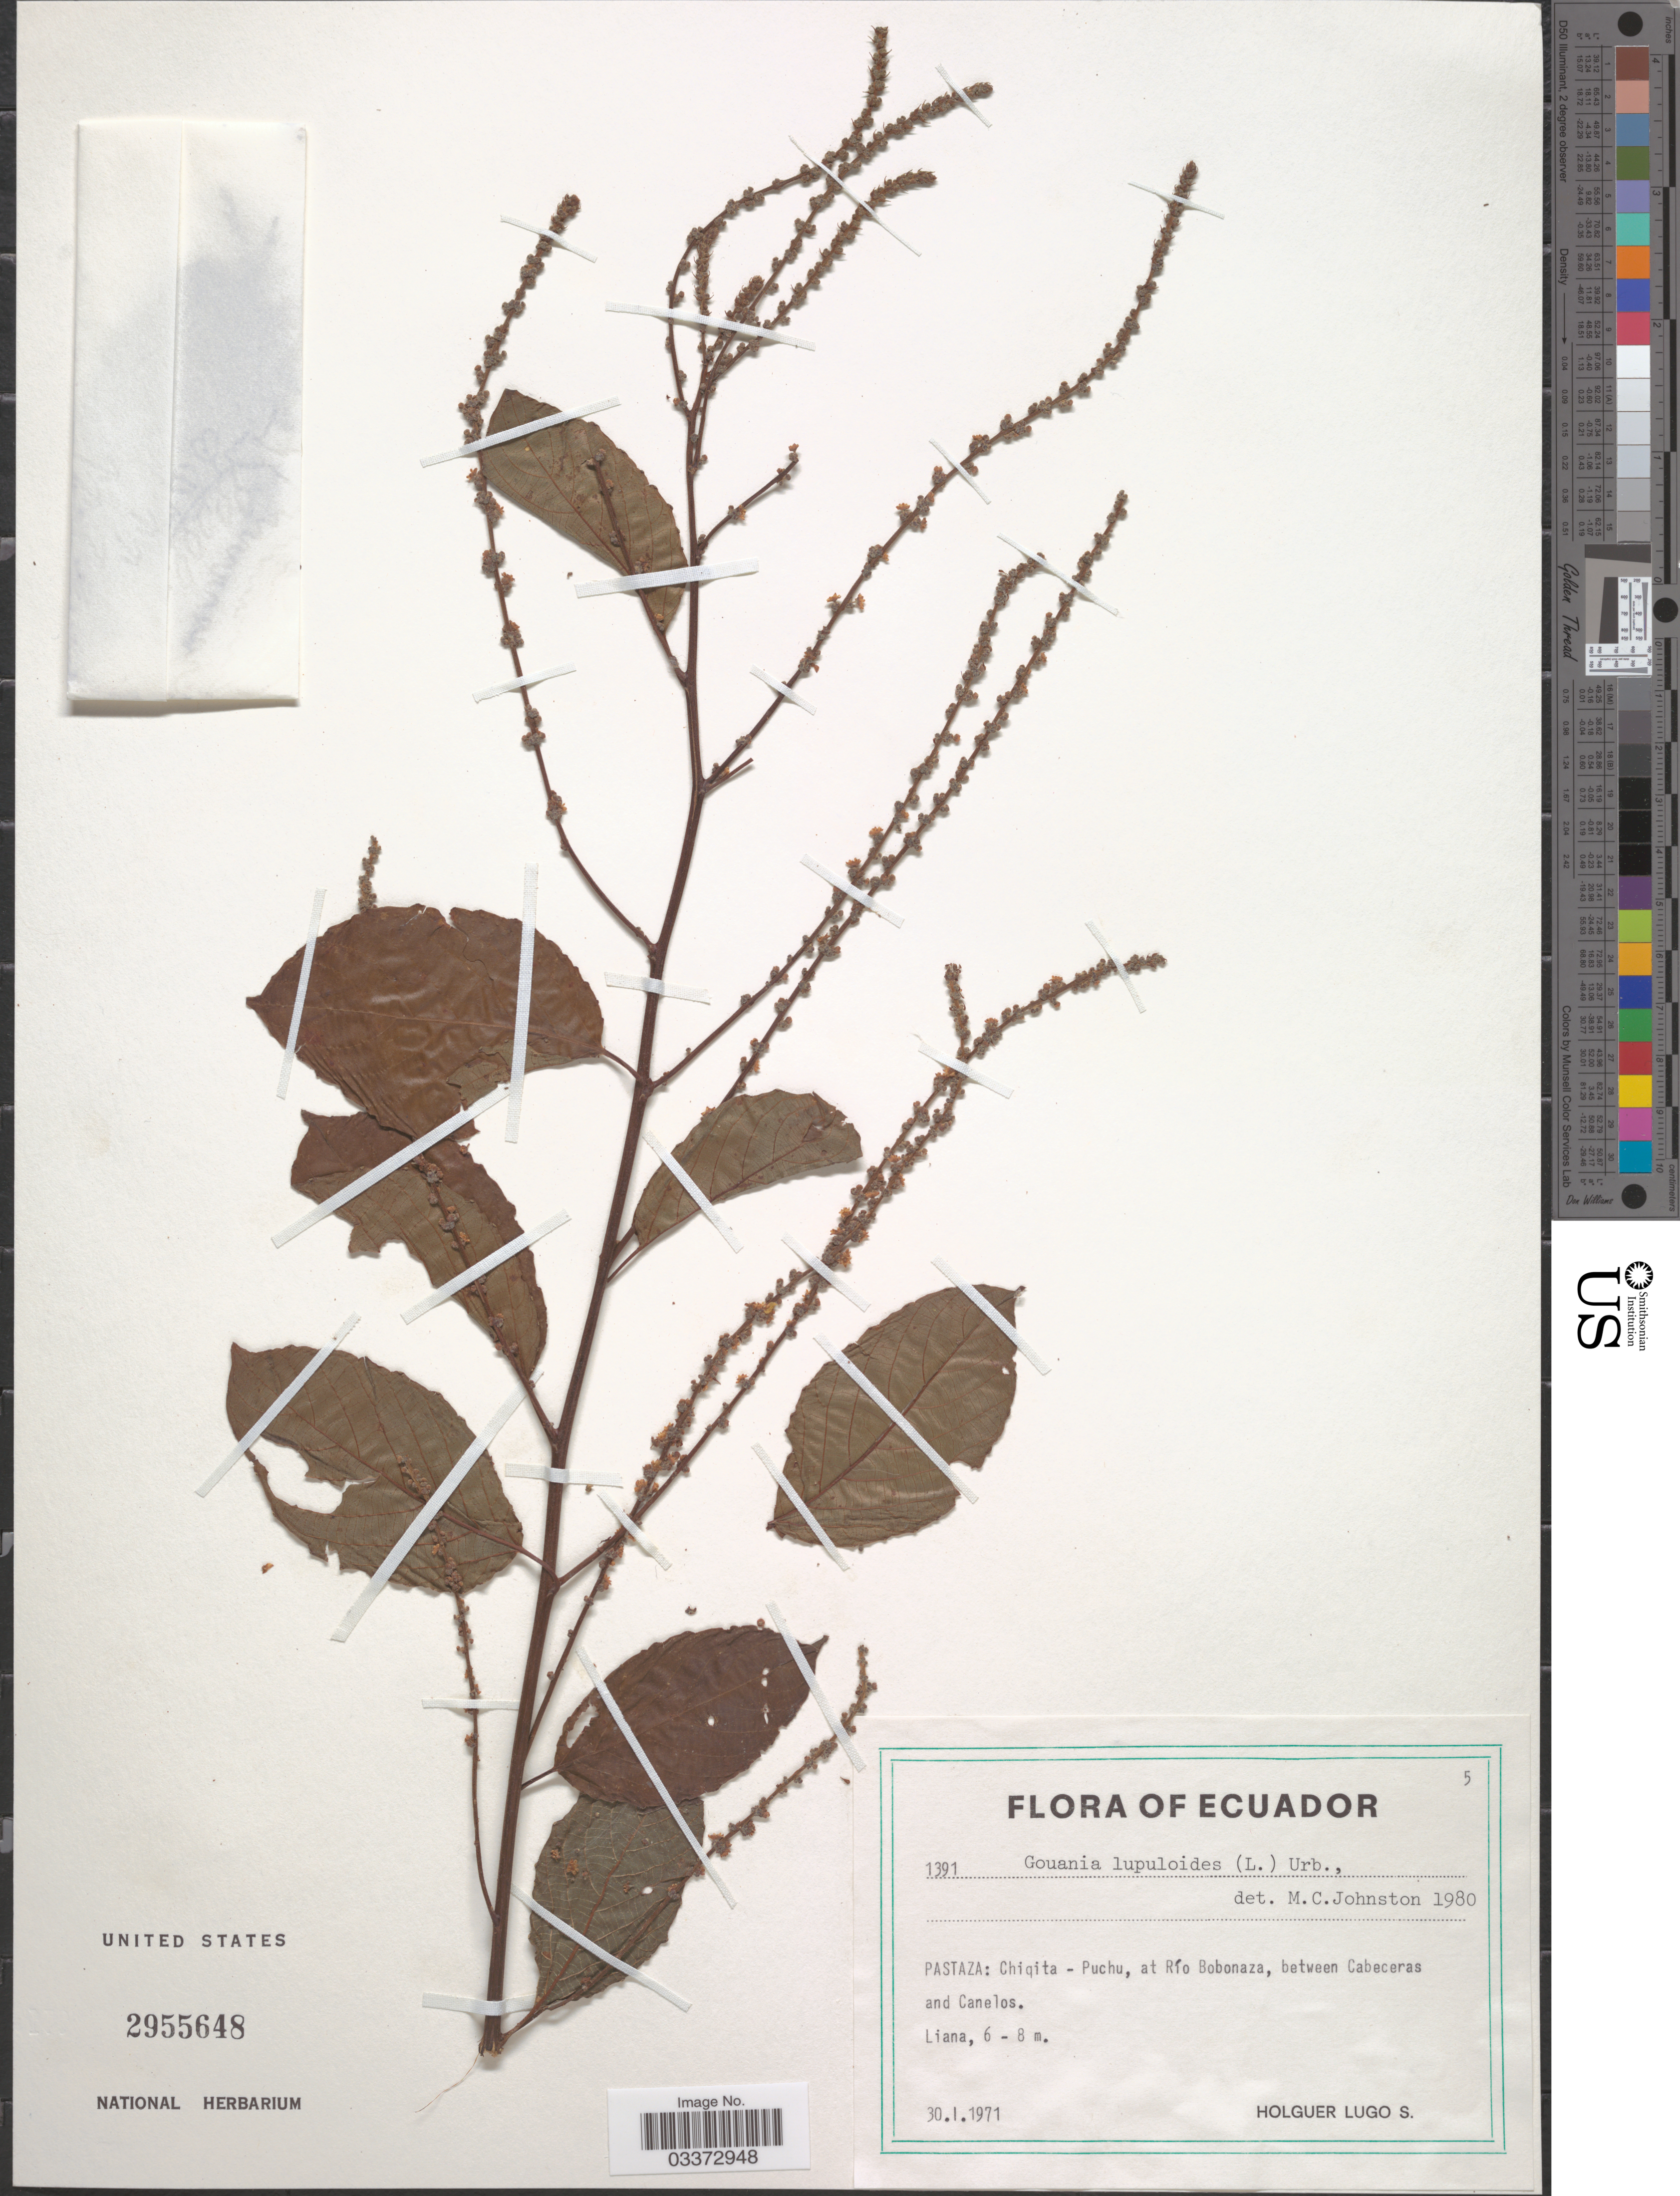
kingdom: Plantae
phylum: Tracheophyta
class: Magnoliopsida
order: Rosales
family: Rhamnaceae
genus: Gouania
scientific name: Gouania alnifolia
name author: Reissek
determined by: Figueira, Mauricio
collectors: H. Lugo S.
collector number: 1391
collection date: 1971-01-30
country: Ecuador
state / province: Pastaza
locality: Chiqita - Puchu, at Río Bobonaza, between Cabeceras and Canelos.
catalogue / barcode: US 2955648